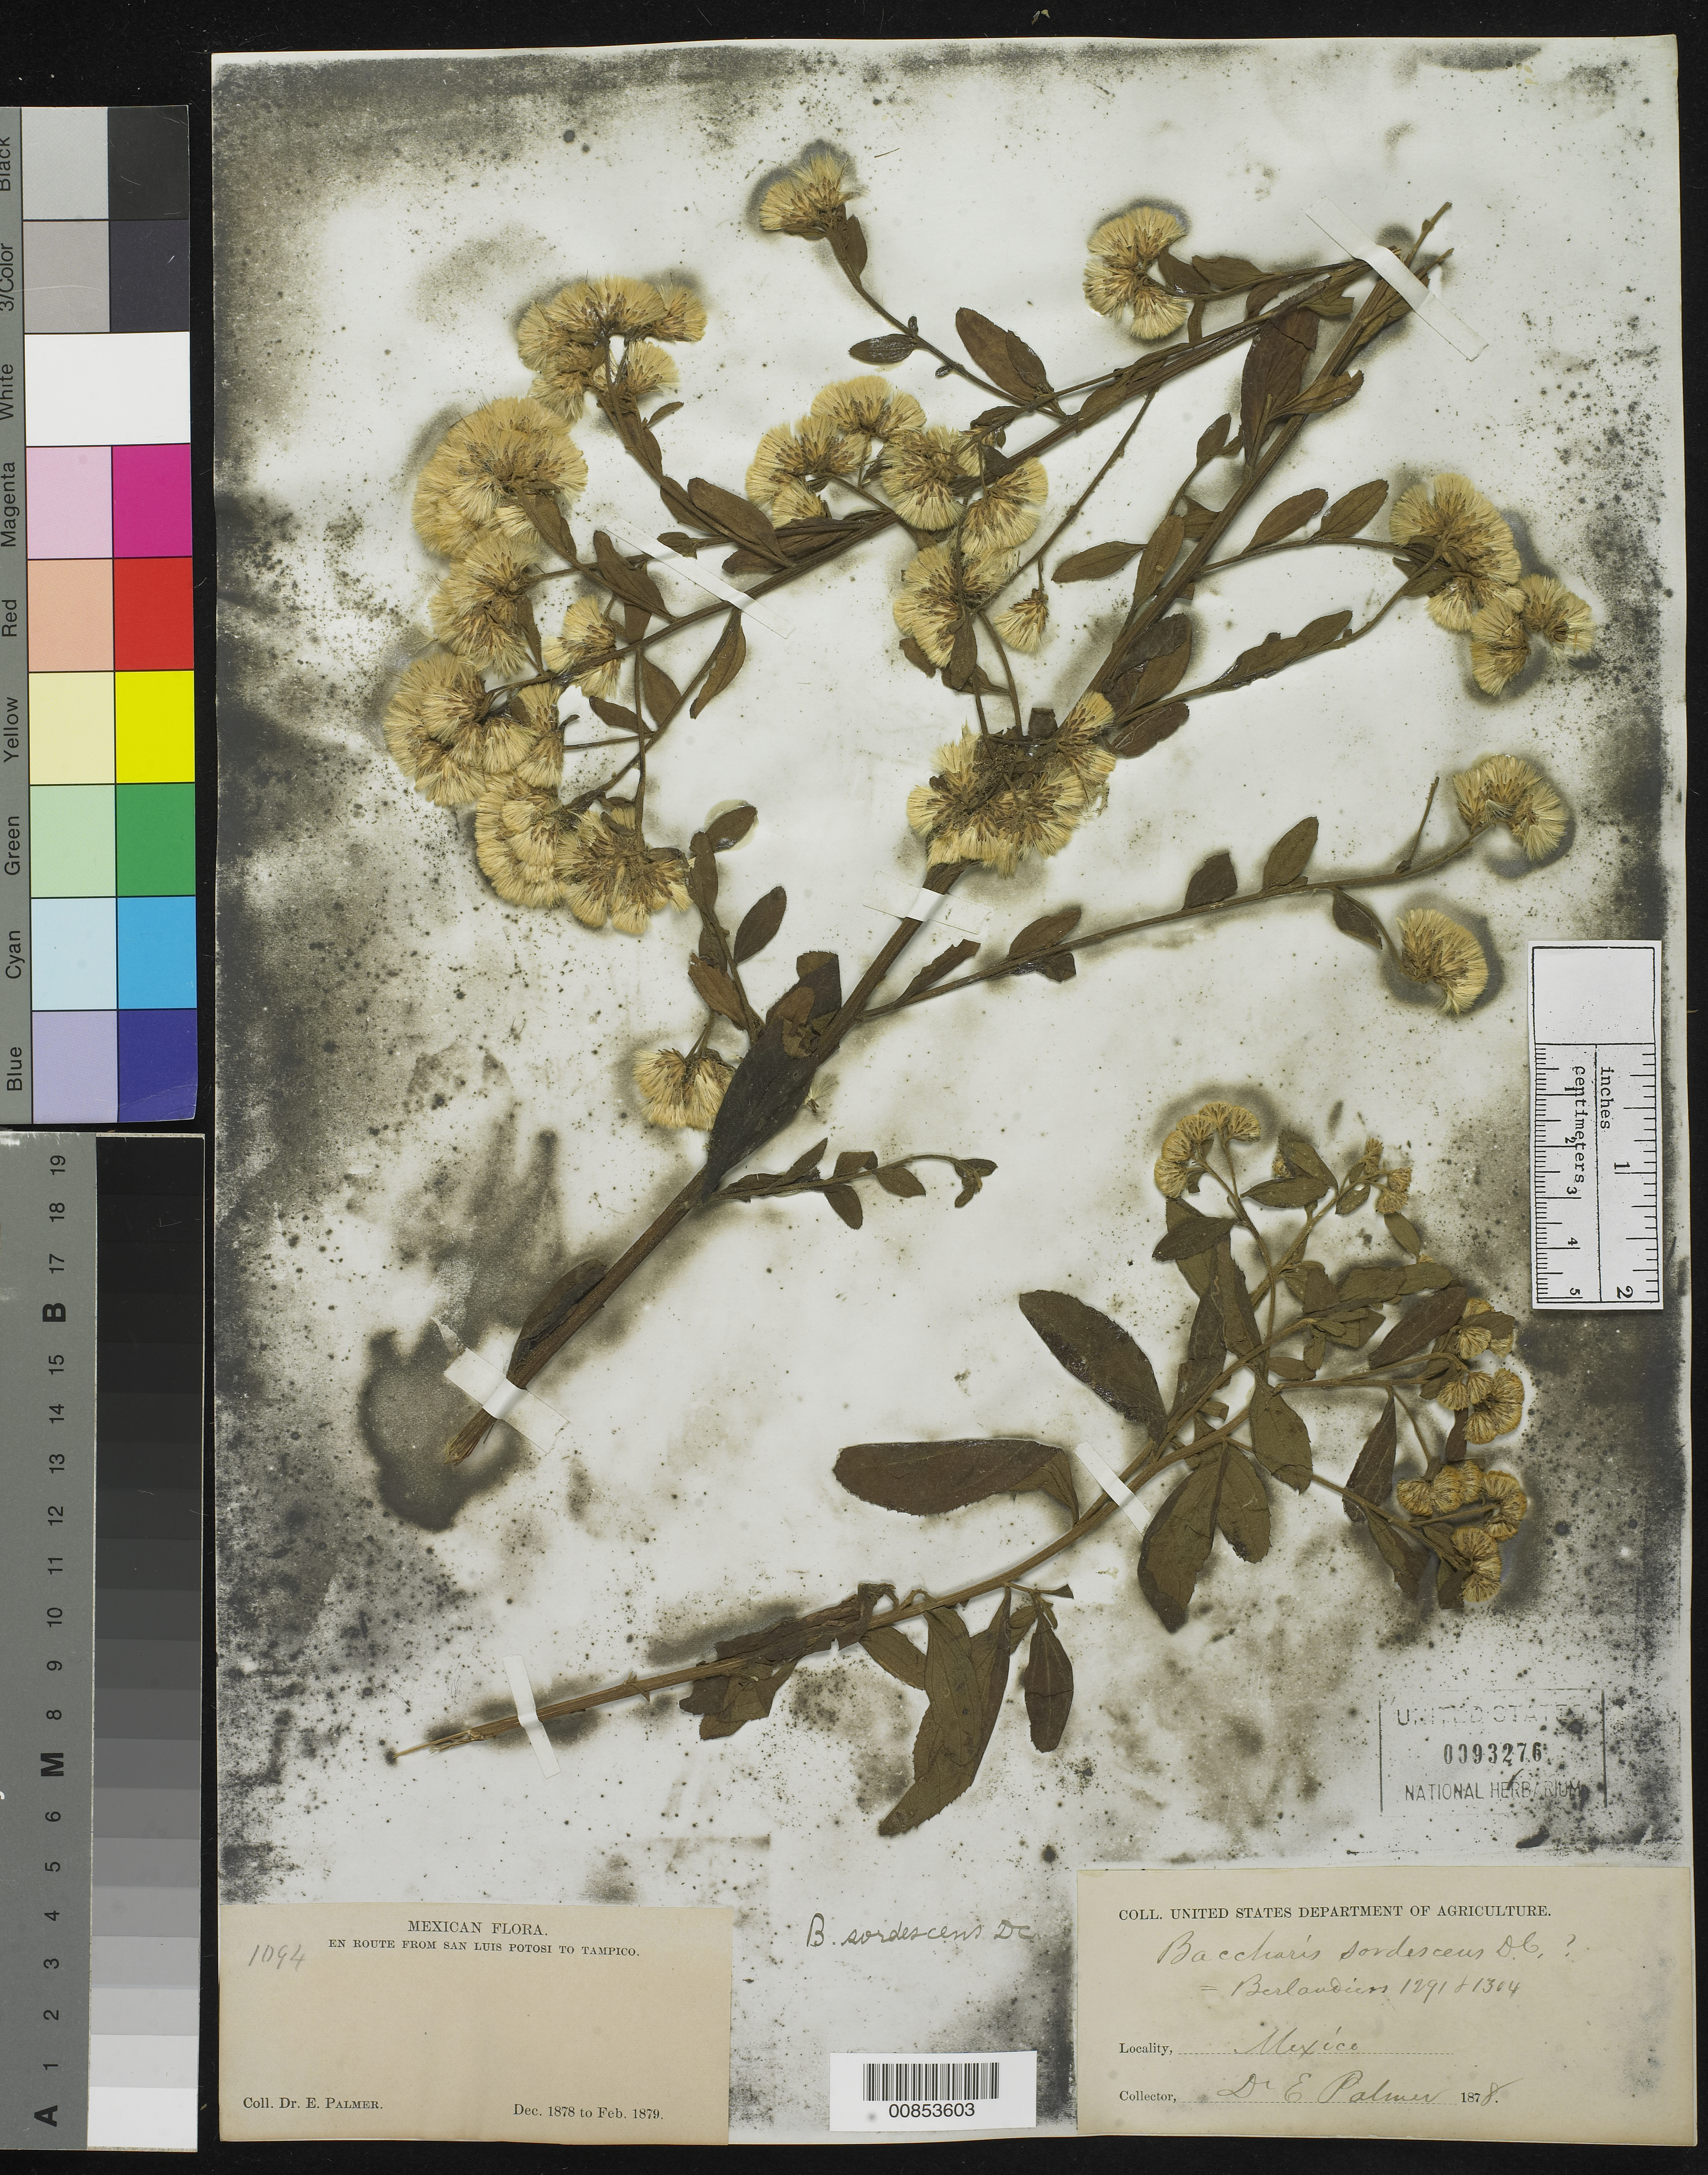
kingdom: Plantae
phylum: Tracheophyta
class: Magnoliopsida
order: Asterales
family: Asteraceae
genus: Baccharis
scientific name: Baccharis sordescens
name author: DC.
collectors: E. Palmer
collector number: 1094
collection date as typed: Dec 1878 to -- Feb 1879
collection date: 1878-12/1879-02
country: Mexico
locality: En route from San Luis Potosí to Tampico, Tamaulipas.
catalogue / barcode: US 93276